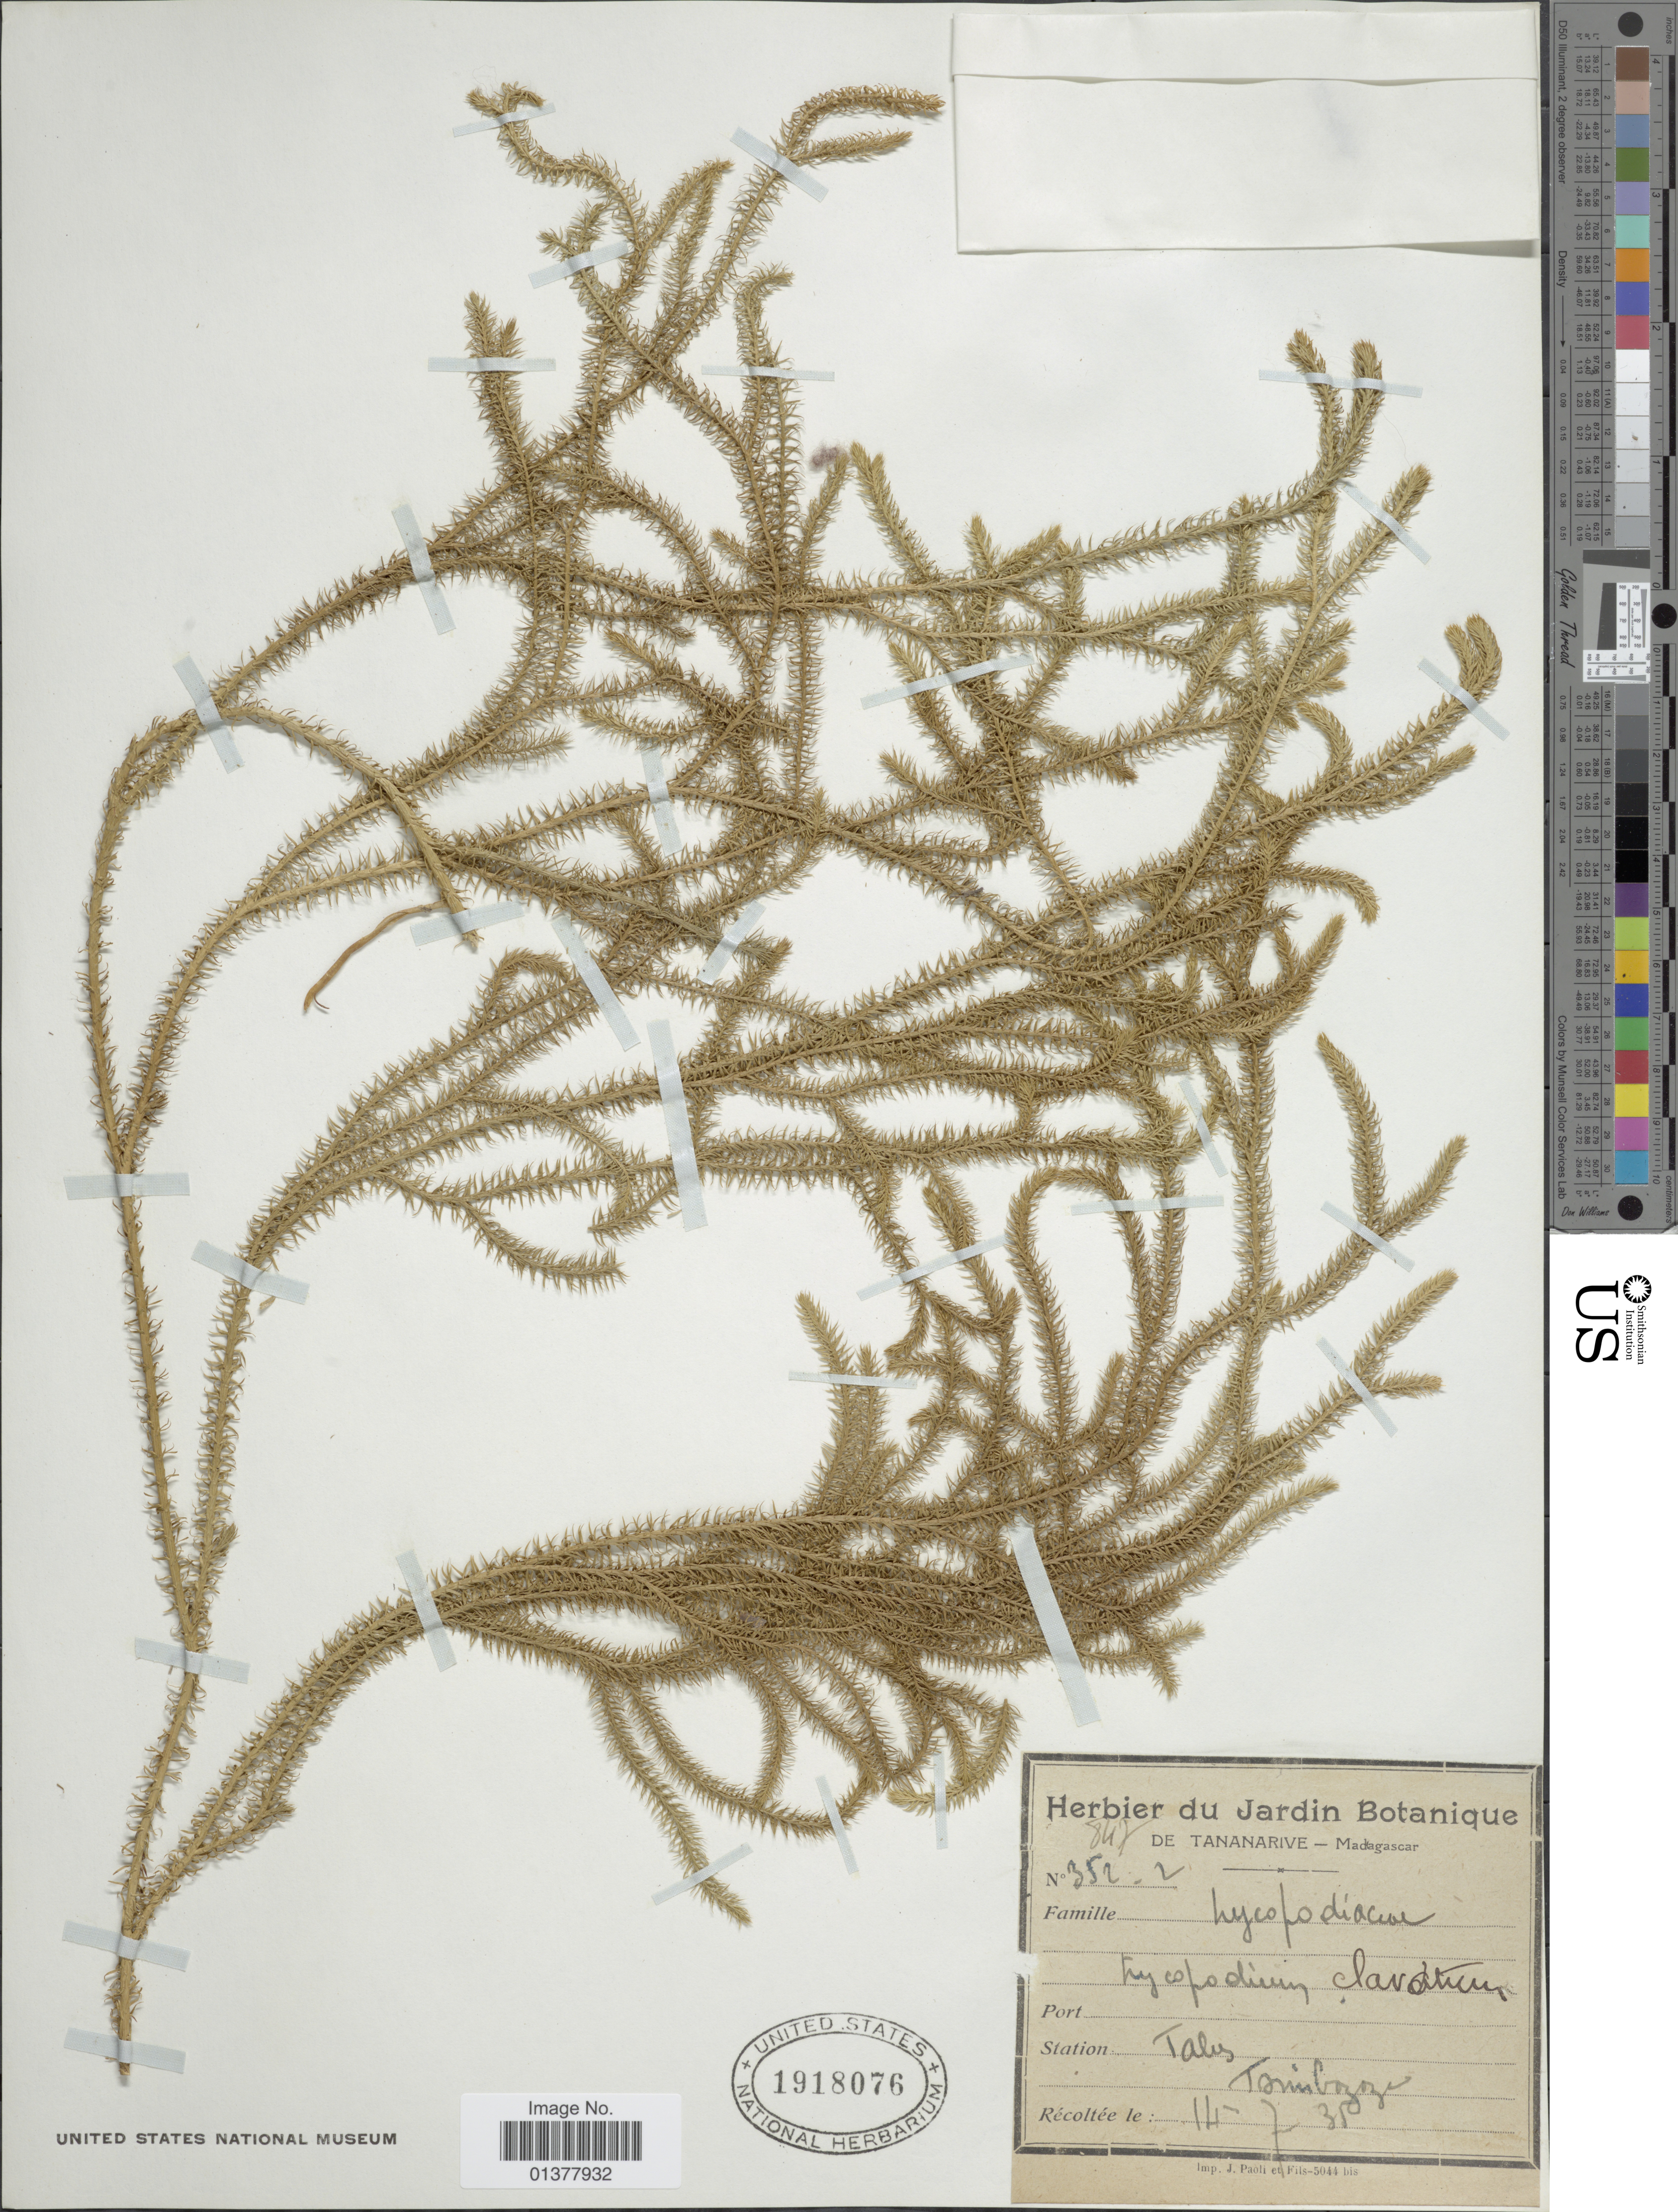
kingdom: Plantae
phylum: Tracheophyta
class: Lycopodiopsida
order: Lycopodiales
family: Lycopodiaceae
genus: Lycopodium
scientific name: Lycopodium clavatum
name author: L.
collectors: ex herb. Bot. Gard.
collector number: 352-2*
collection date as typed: Transcribed d/m/y: 14/7/35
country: Madagascar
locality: Tananarive, Talus Tsimbozze [interpreted]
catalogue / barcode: US 1918076